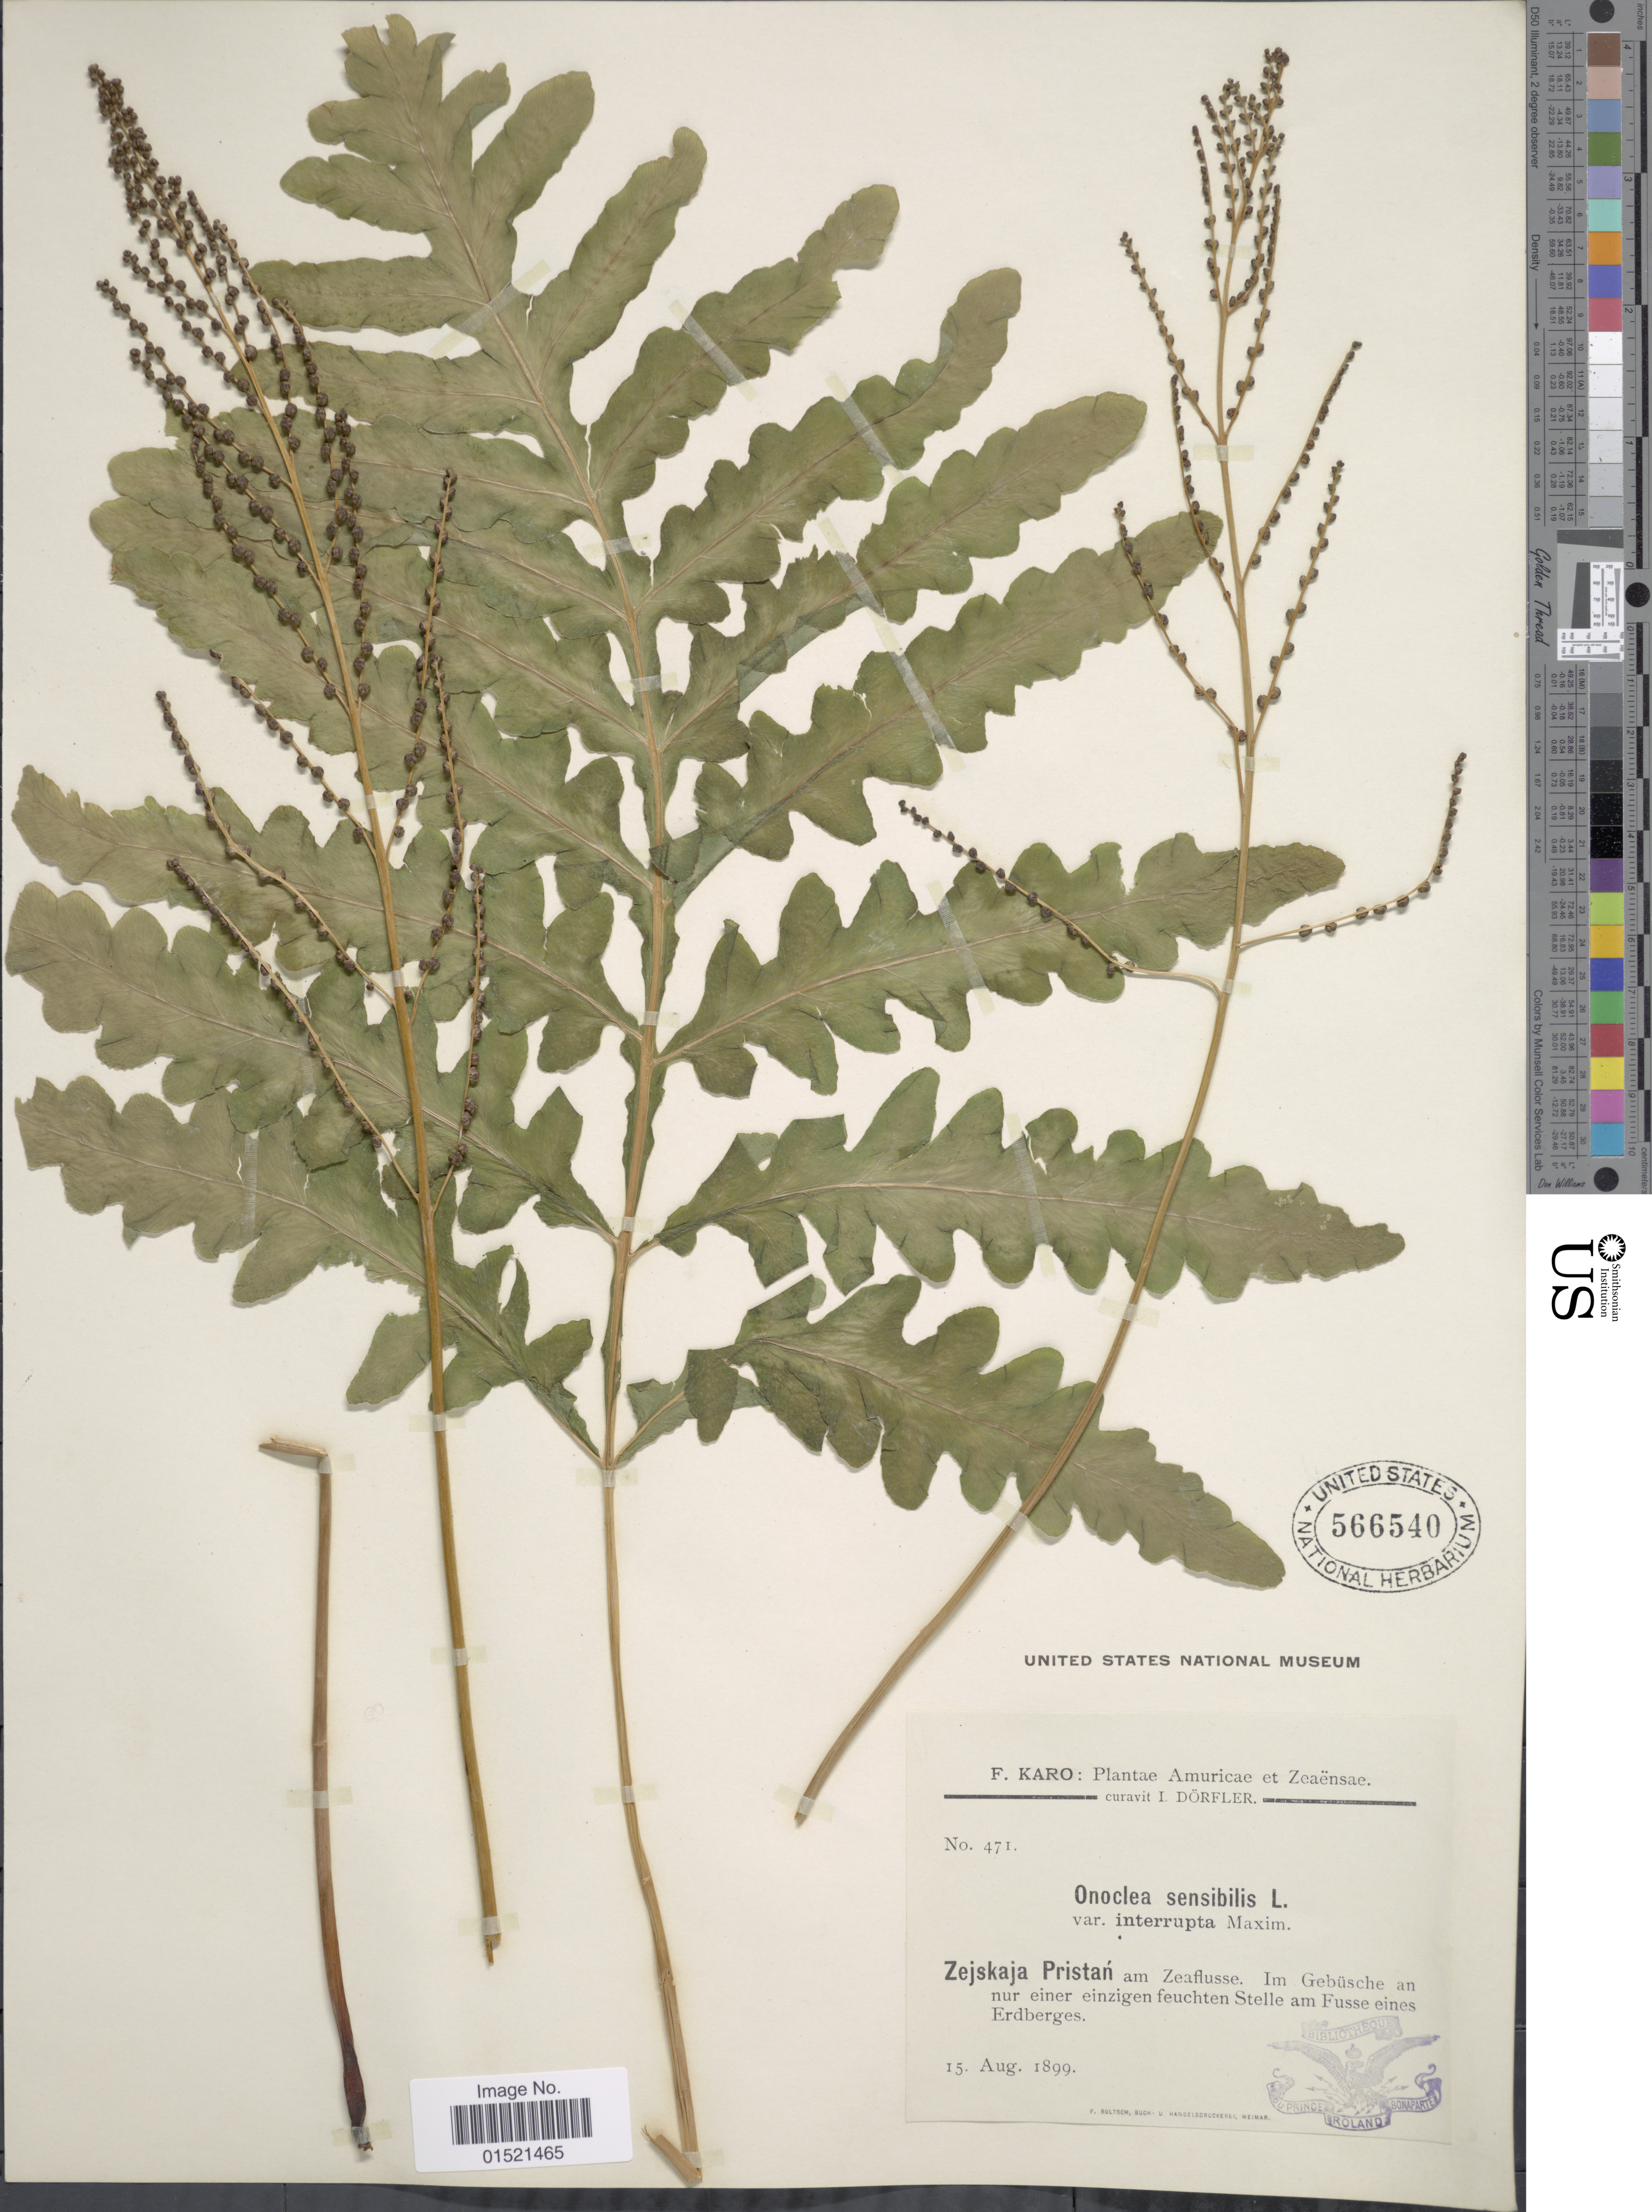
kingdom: Plantae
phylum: Tracheophyta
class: Polypodiopsida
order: Polypodiales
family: Onocleaceae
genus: Onoclea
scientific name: Onoclea sensibilis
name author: L.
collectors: F. Karo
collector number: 471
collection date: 1899-08-15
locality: Amuricae et Zeaënsae, Zejskaja Pristan am Zeaflusse. Im Gebüsche an nur einer einzigen feuchten Stelle am Fusse eines Erdbergers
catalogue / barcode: US 566540